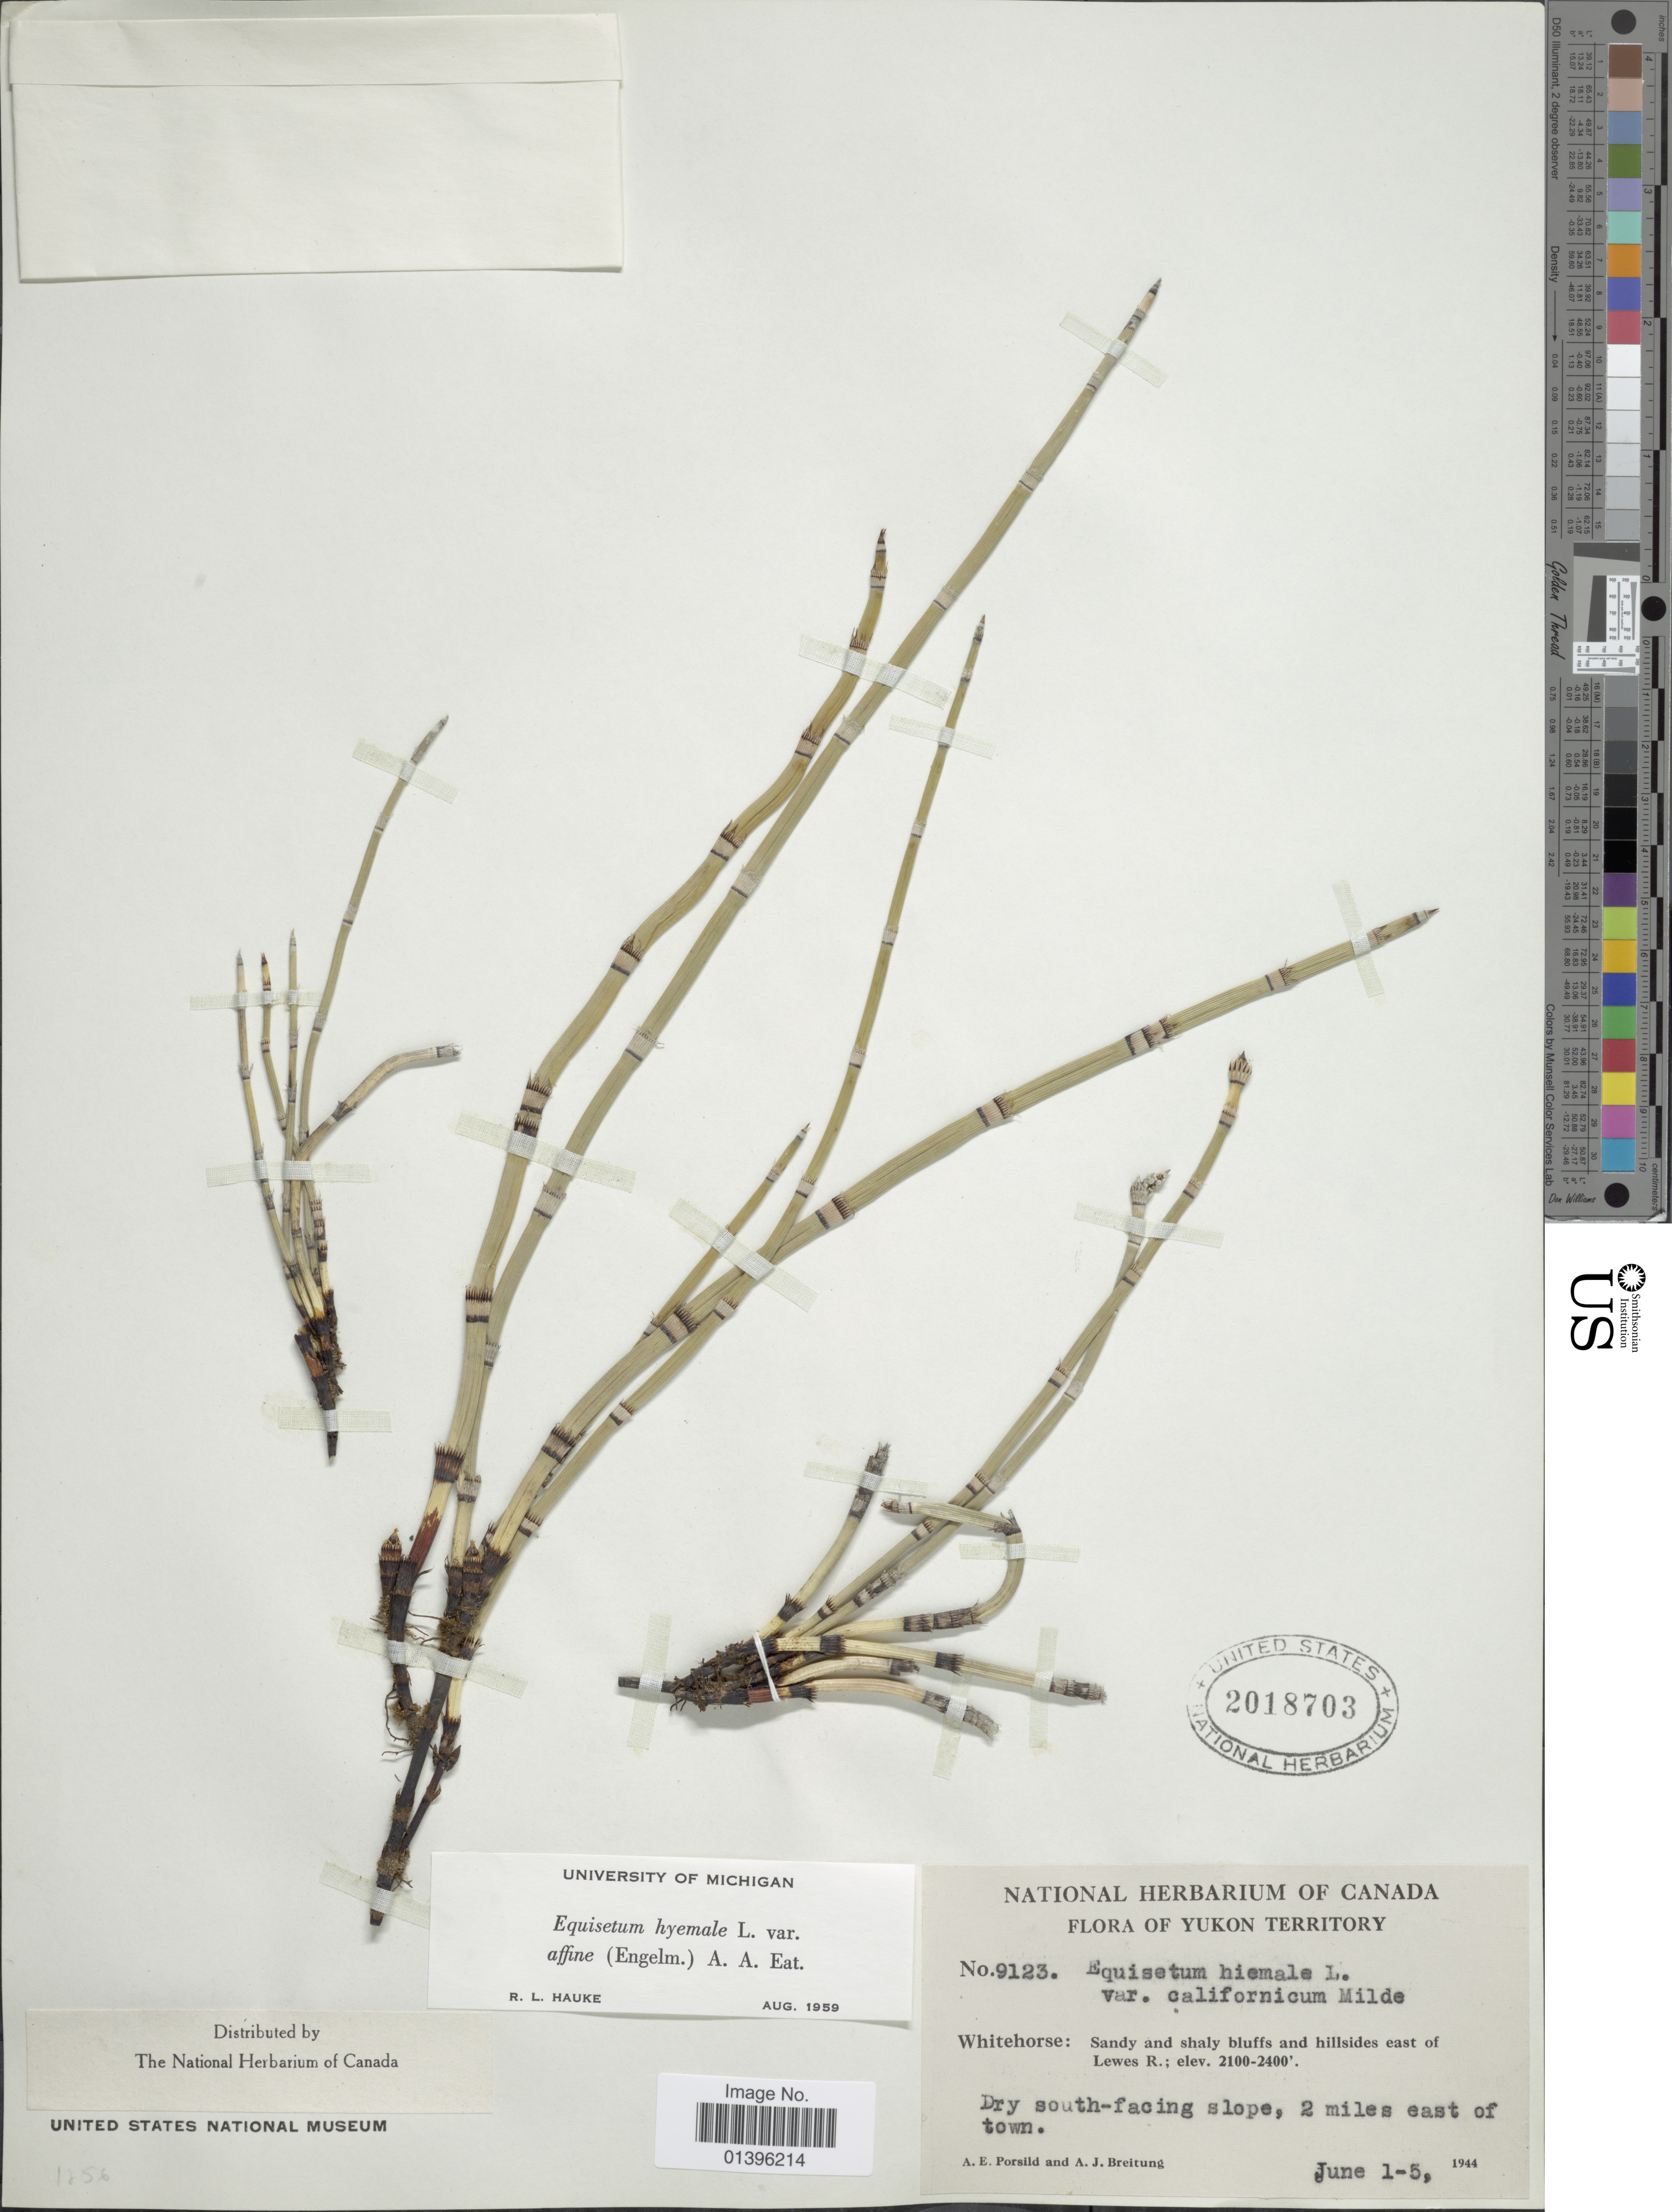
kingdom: Plantae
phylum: Tracheophyta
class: Polypodiopsida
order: Equisetales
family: Equisetaceae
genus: Equisetum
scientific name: Equisetum hyemale var. affine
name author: (Engelm.) A.A. Eaton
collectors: A. E. Porsild & A. Breitung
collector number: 9123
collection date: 1944-06-01/1944-06-05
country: Canada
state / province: Yukon Territory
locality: Whitehorse: Sandy and shaly bluffs and hillsides east of Lewes R. Dry south-facing slope, 2 miles east of town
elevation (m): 640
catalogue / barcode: US 2018703